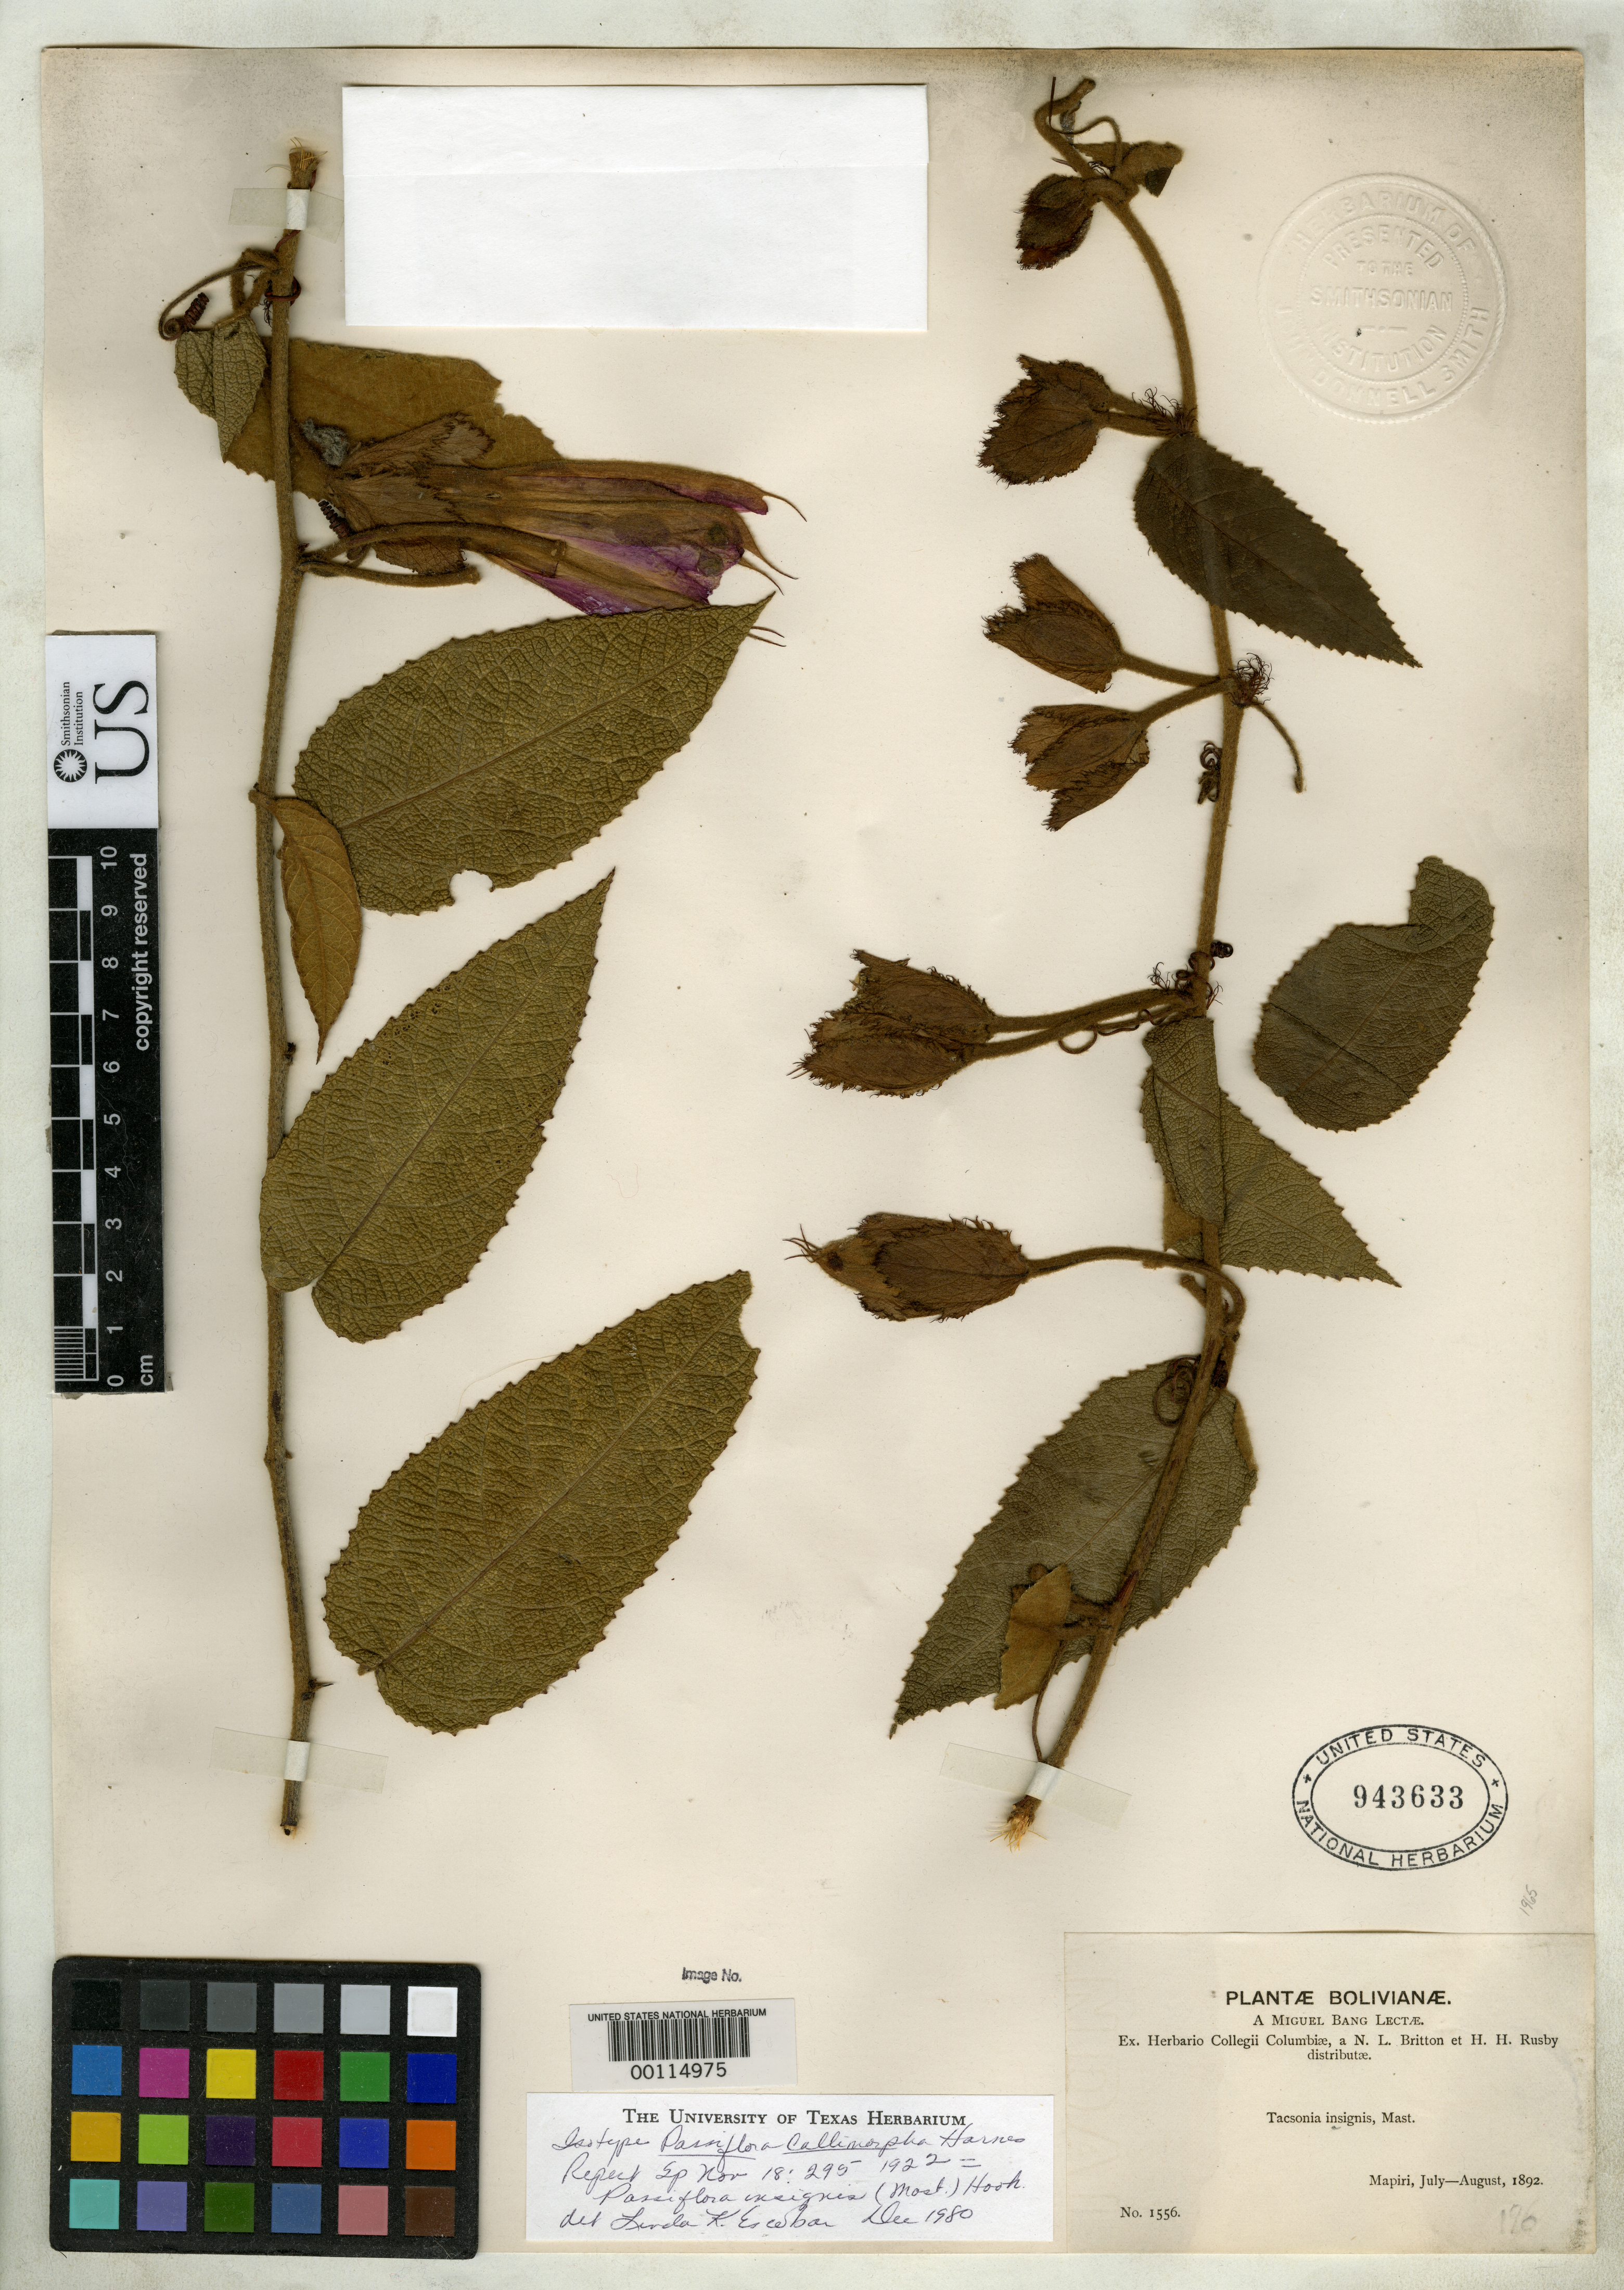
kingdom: Plantae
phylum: Tracheophyta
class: Magnoliopsida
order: Malpighiales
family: Passifloraceae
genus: Passiflora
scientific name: Passiflora callimorpha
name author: Harms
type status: Isotype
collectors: M. Bang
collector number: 1556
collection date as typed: Jul 1892 to -- Aug 1892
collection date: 1892-07/1892-08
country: Bolivia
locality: Mapiri.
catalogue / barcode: US 943633